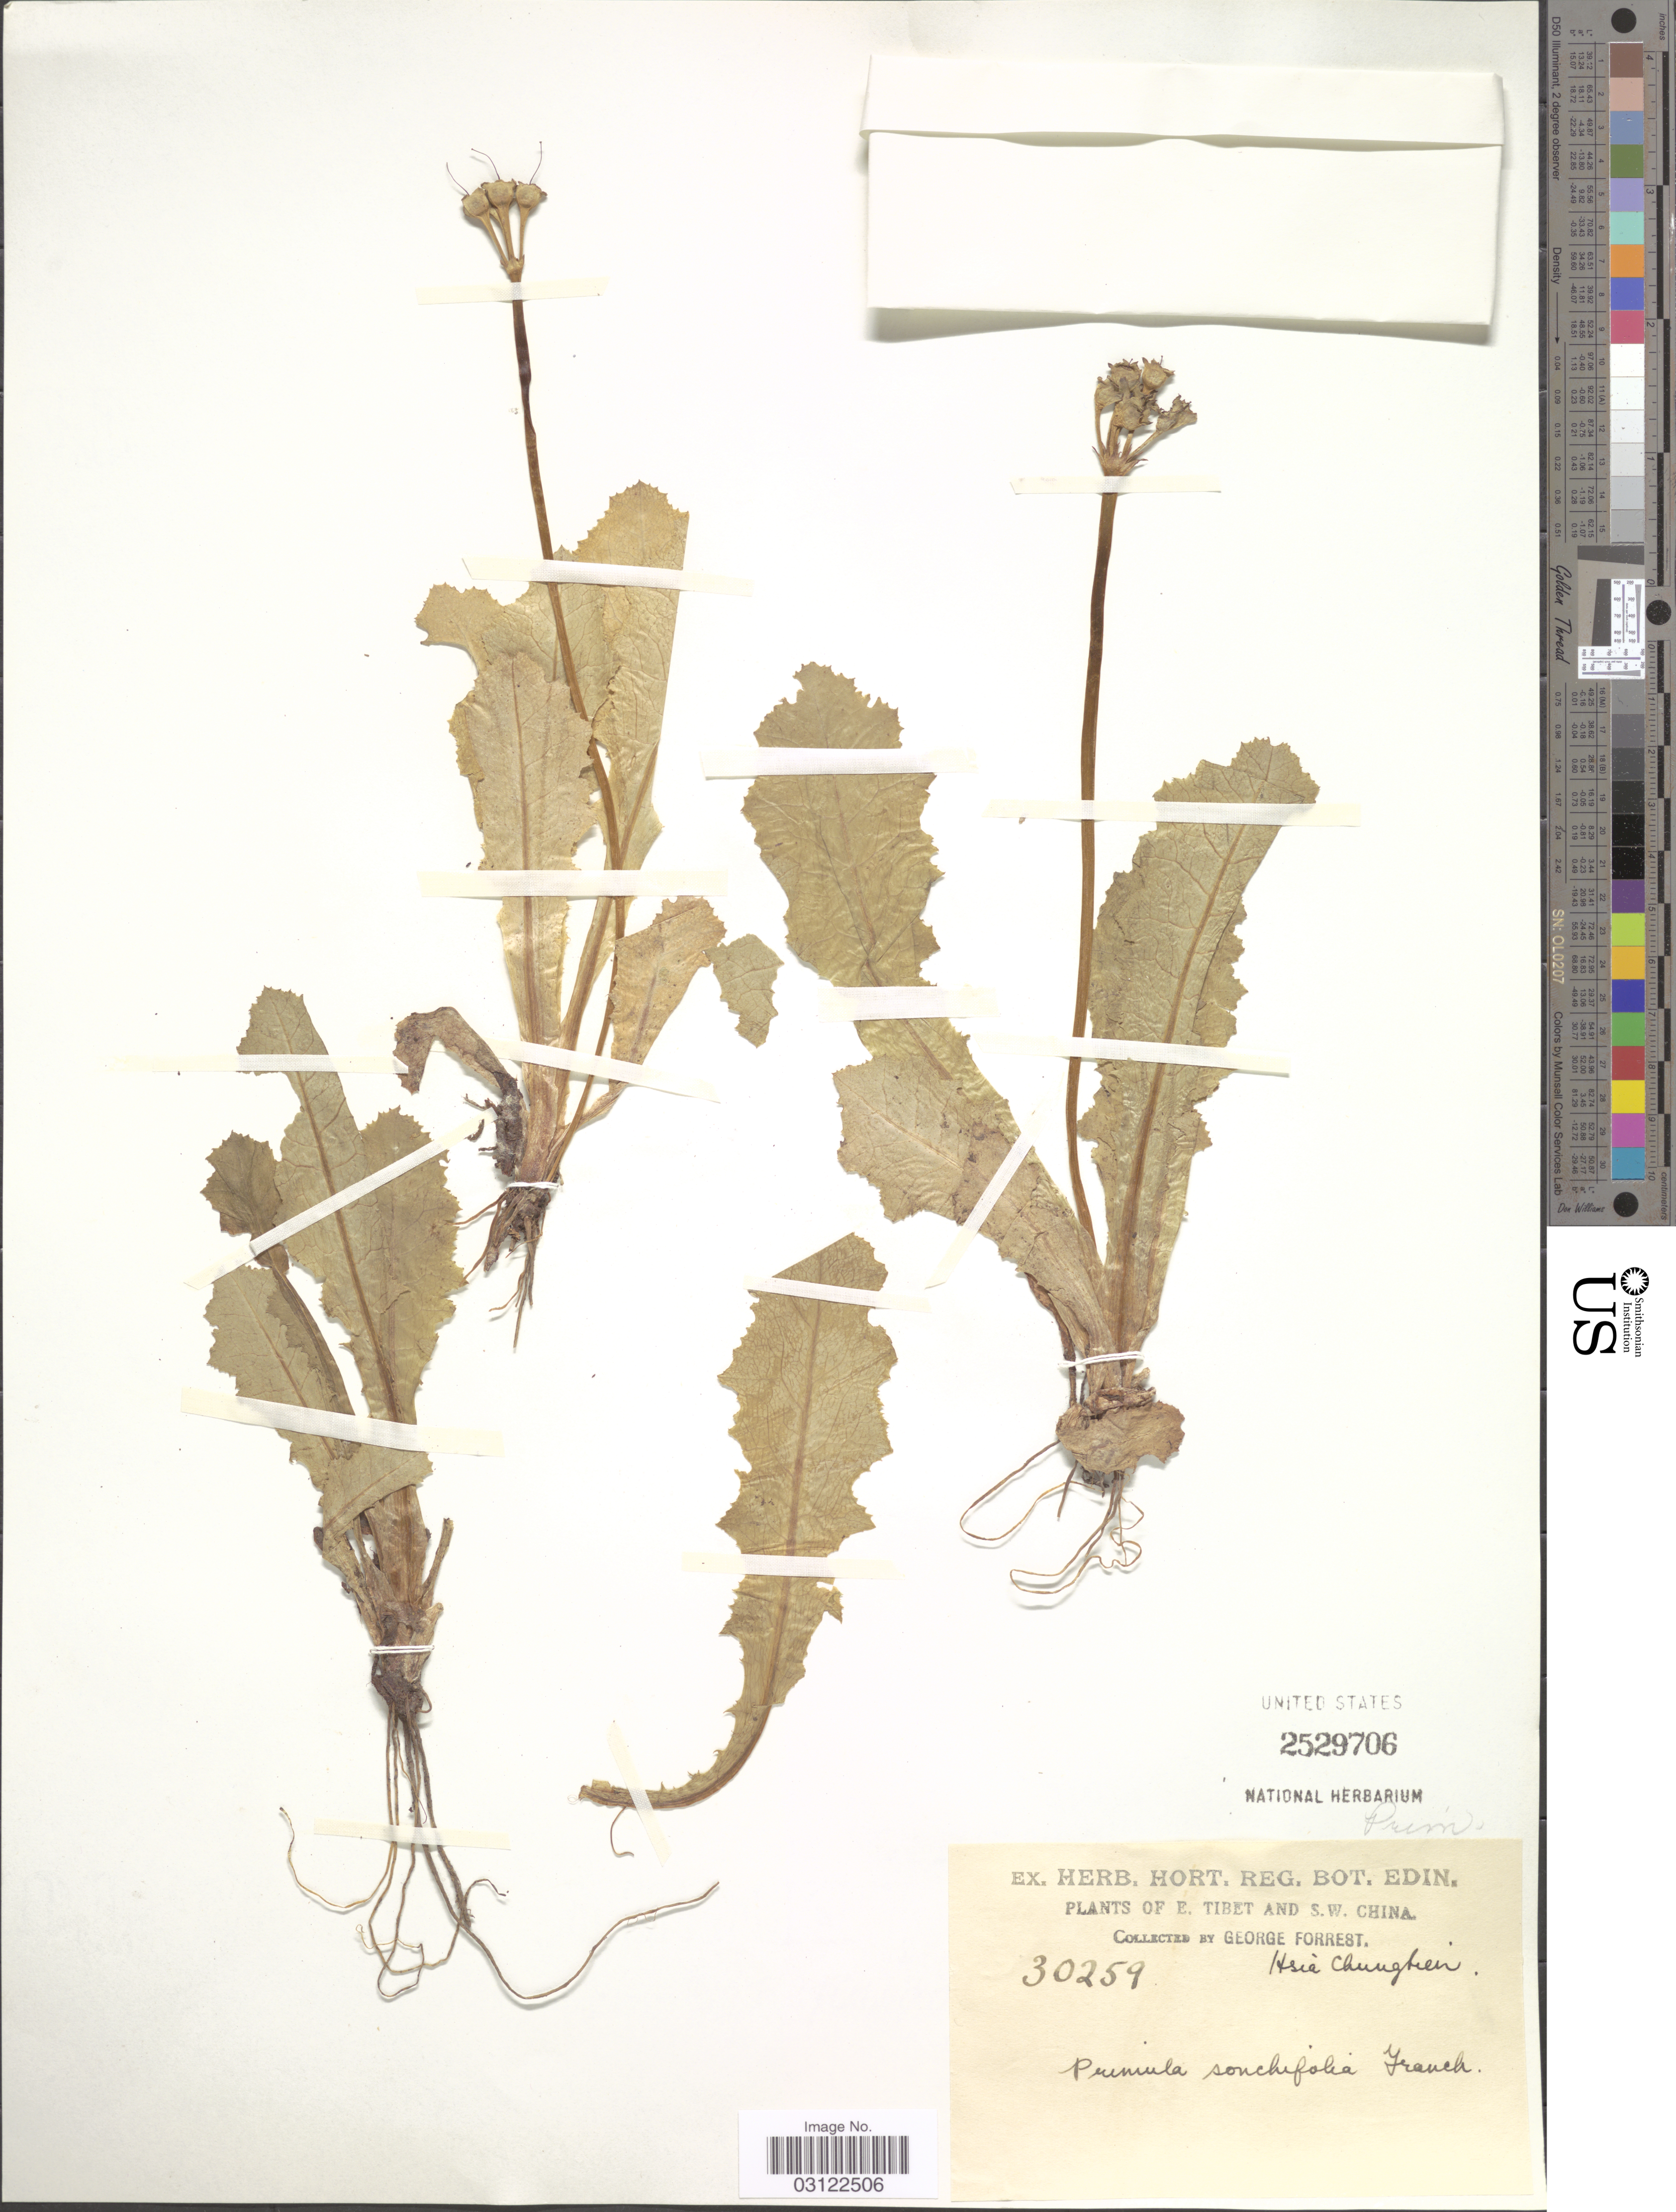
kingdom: Plantae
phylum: Tracheophyta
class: Magnoliopsida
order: Ericales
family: Primulaceae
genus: Primula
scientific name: Primula sonchifolia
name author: Franch.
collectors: G. Forrest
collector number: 30259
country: China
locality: E. Tibet and S.W. China. Hsia Chungtien.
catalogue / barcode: US 2529706